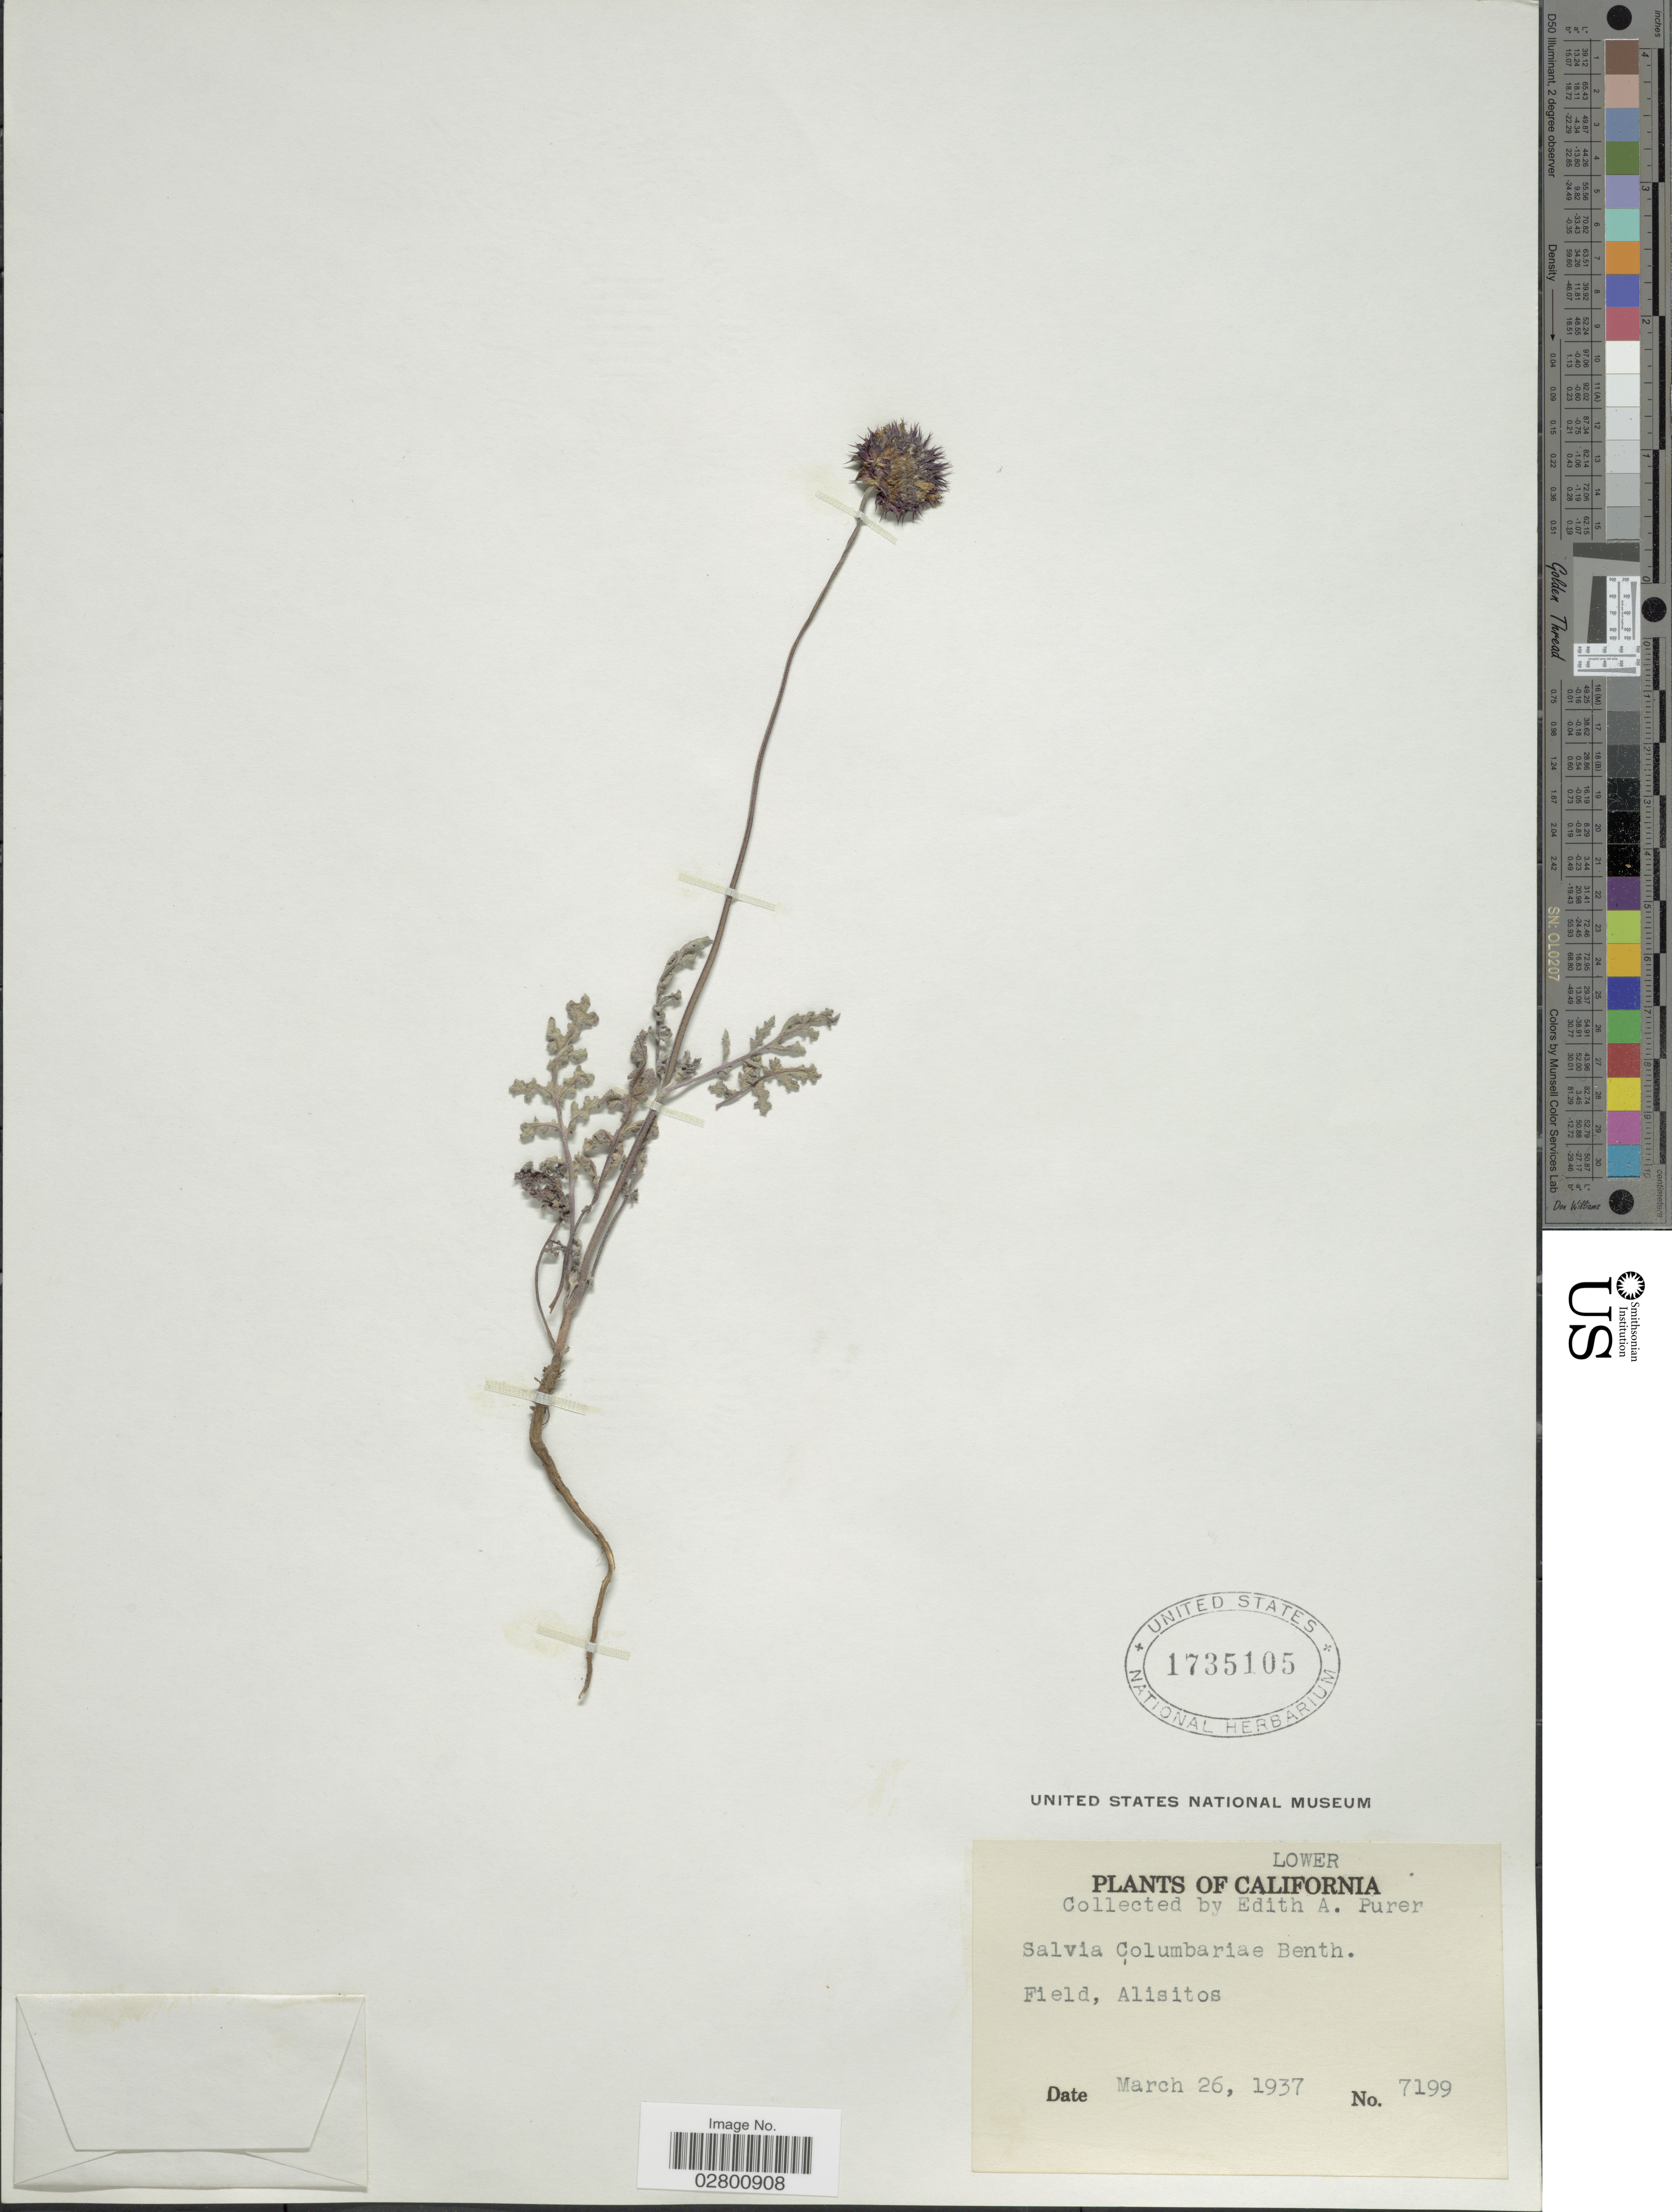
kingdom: Plantae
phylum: Tracheophyta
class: Magnoliopsida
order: Lamiales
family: Lamiaceae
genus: Salvia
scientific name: Salvia columbariae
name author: Benth.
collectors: E. Purer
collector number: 7199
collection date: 1937-03-26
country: Mexico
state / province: Baja California Norte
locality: Lower California. Field, Alisitos.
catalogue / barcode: US 1735105